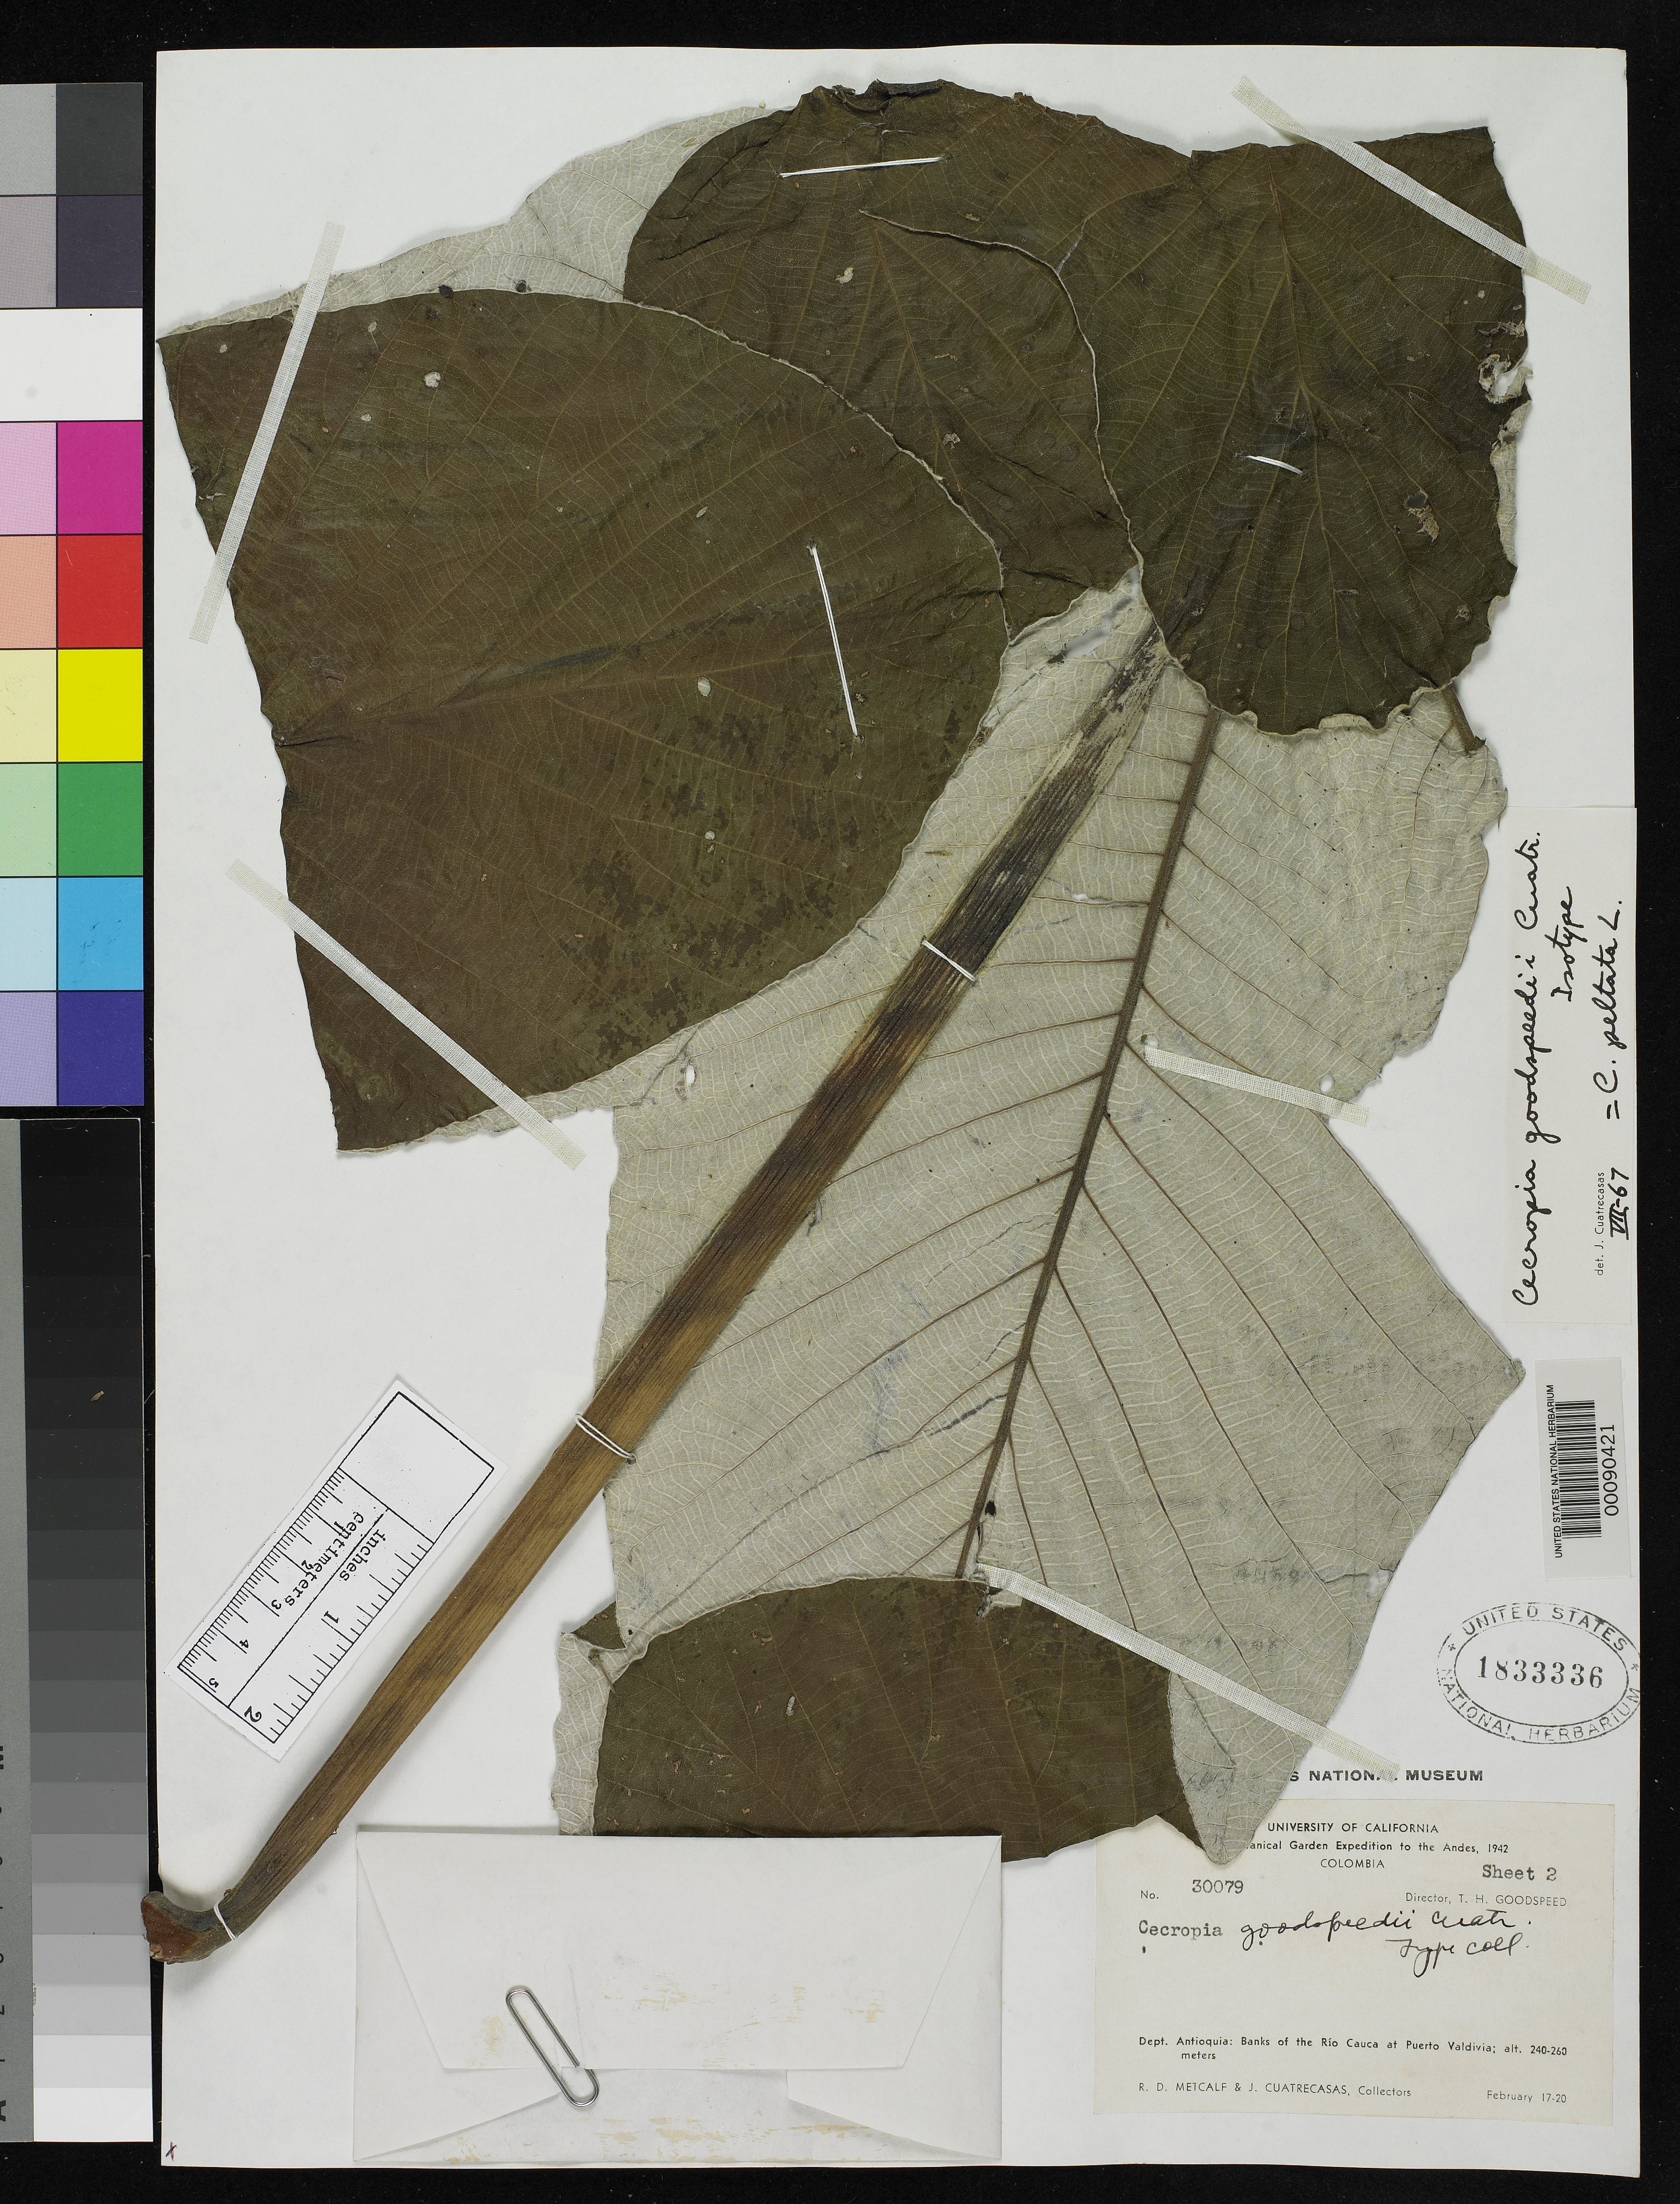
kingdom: Plantae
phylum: Tracheophyta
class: Magnoliopsida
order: Rosales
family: Urticaceae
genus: Cecropia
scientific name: Cecropia goodspeedii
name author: Cuatrec.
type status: Isotype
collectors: J. Cuatrecasas & R. D. Metcalf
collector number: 30079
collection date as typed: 17 Feb 1942 to 20 Feb 1942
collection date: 1942-02-17/1942-02-20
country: Colombia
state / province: Antioquia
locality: Banks of Rio Cauca at Puerto Valdivia.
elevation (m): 240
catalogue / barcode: US 1833336